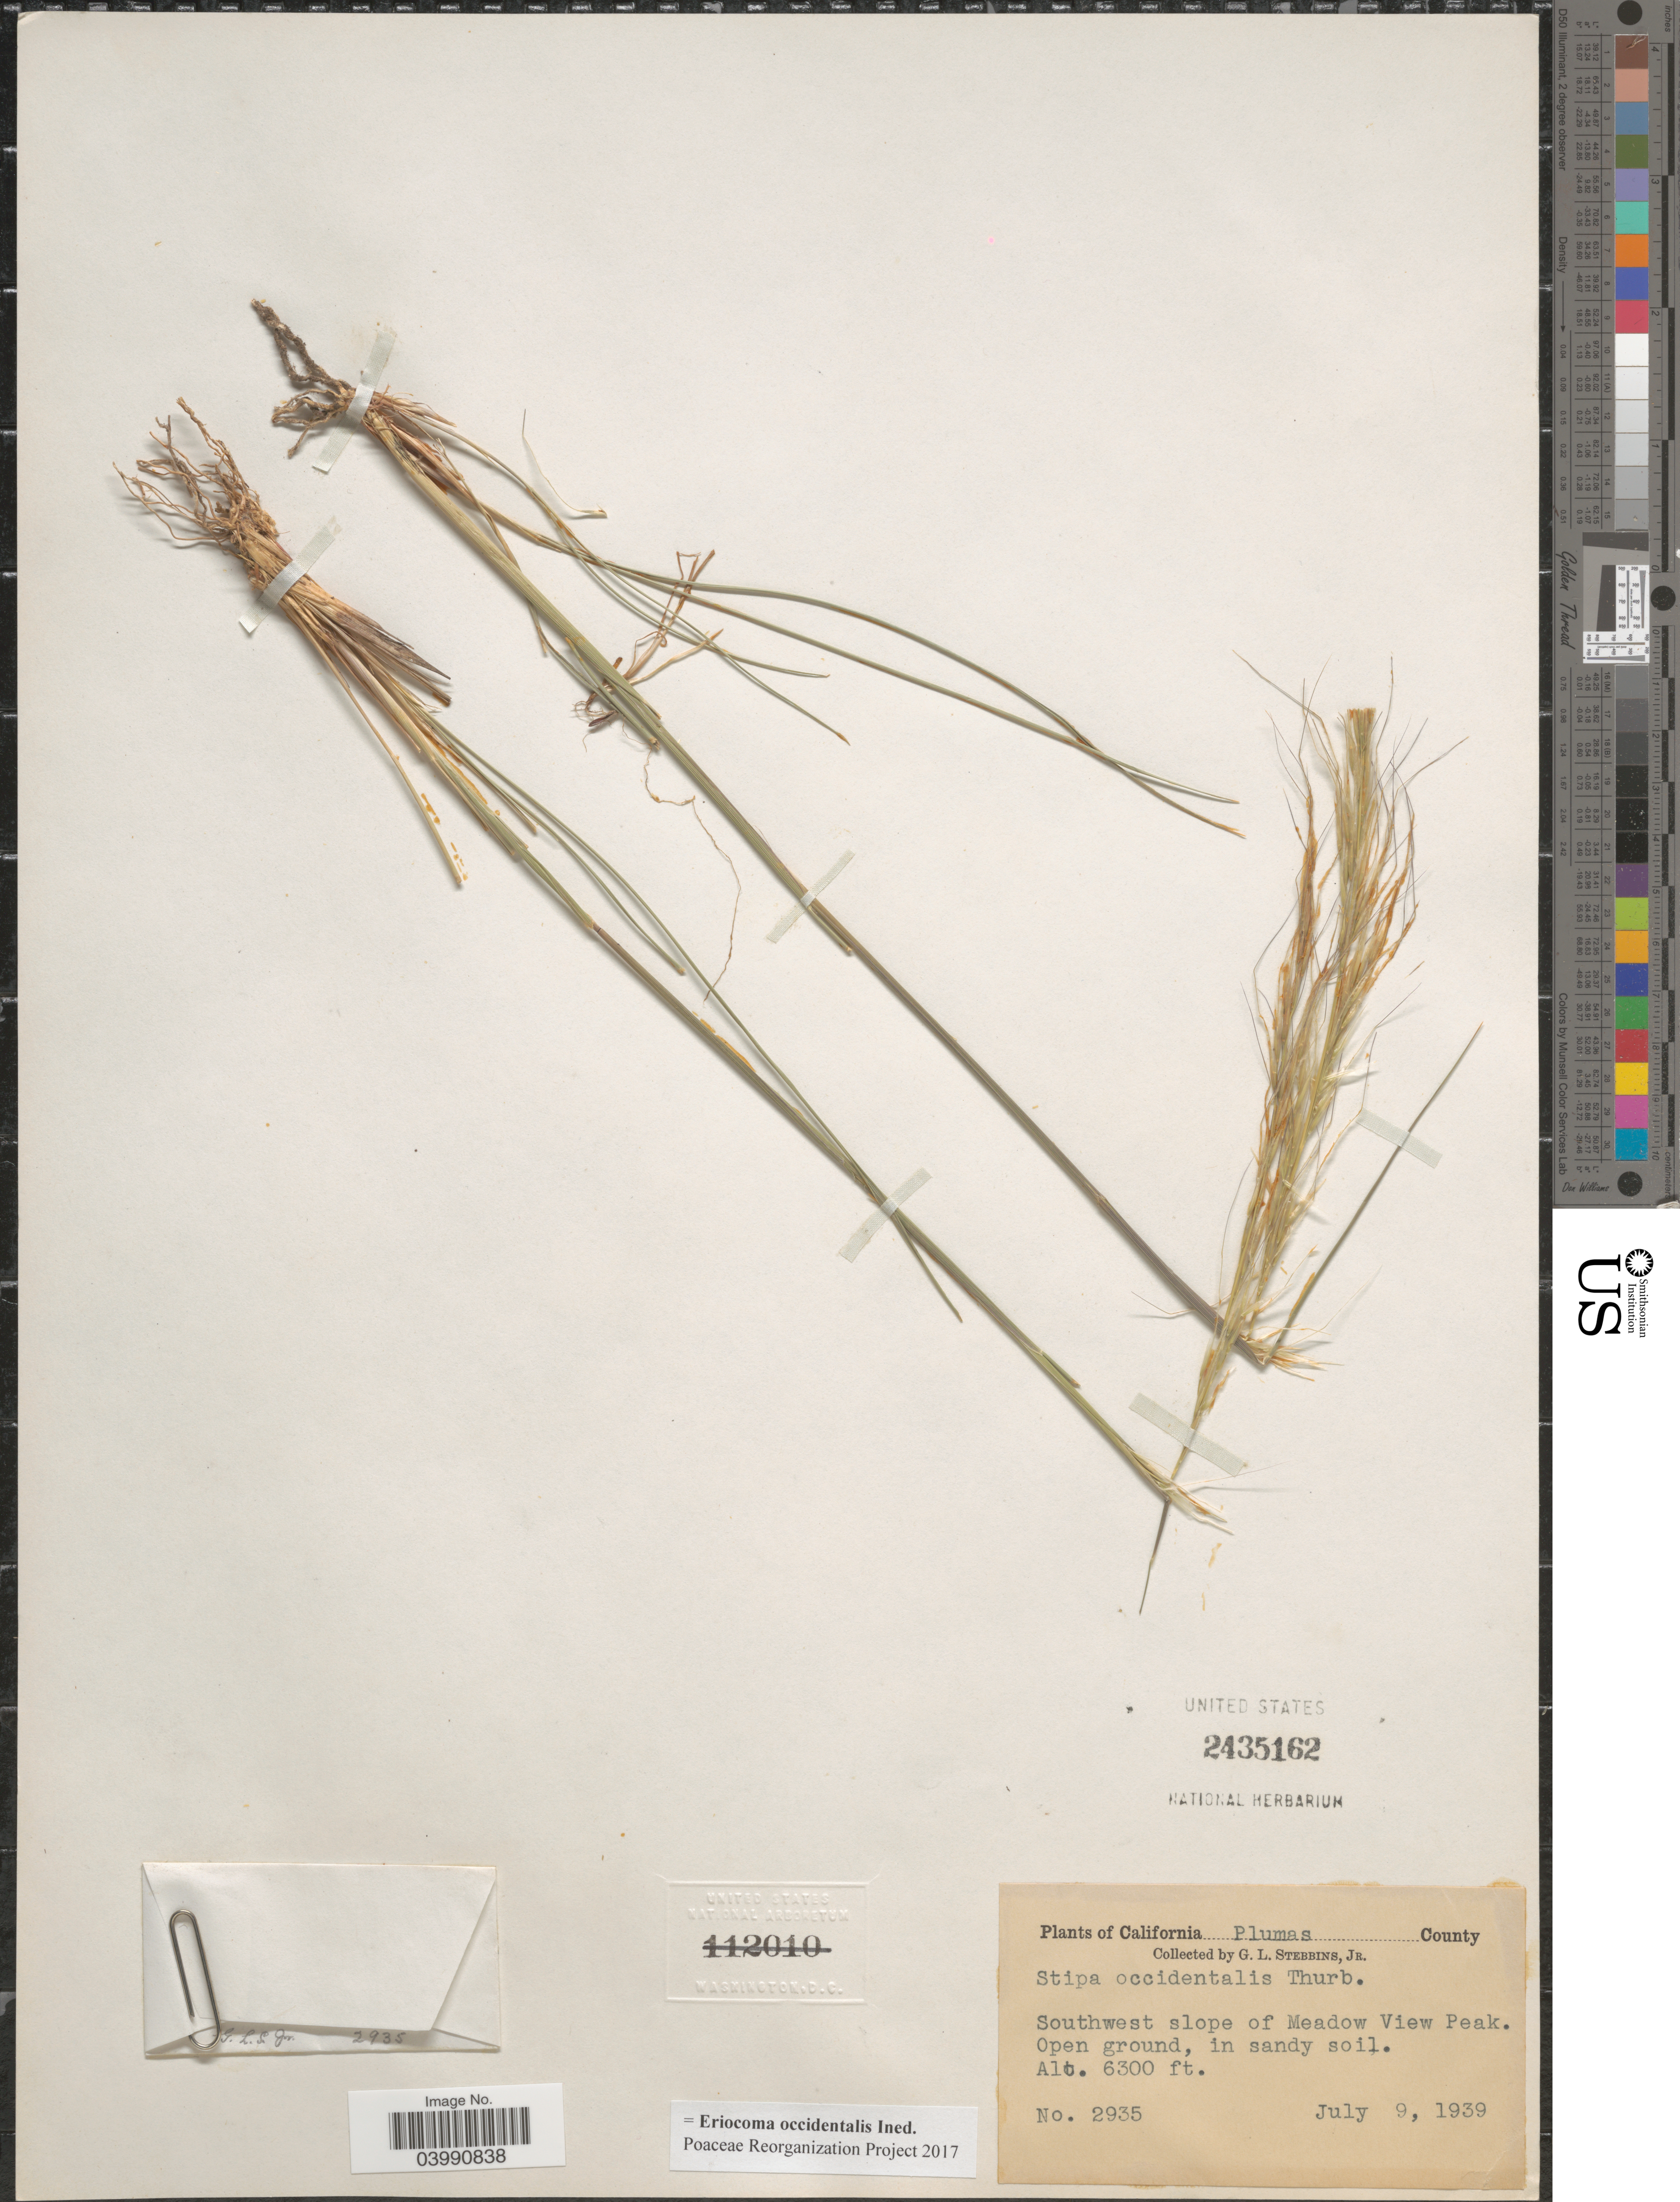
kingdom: Plantae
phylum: Tracheophyta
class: Liliopsida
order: Poales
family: Poaceae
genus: Eriocoma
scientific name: Eriocoma occidentalis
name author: (Thurb. ex S. Watson) Romasch.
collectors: G. L. Stebbins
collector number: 2935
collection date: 1939-07-09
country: United States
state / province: California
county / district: Plumas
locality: Plumas County. Southwest slope of Meadow View Peak.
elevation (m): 1920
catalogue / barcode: US 2435162